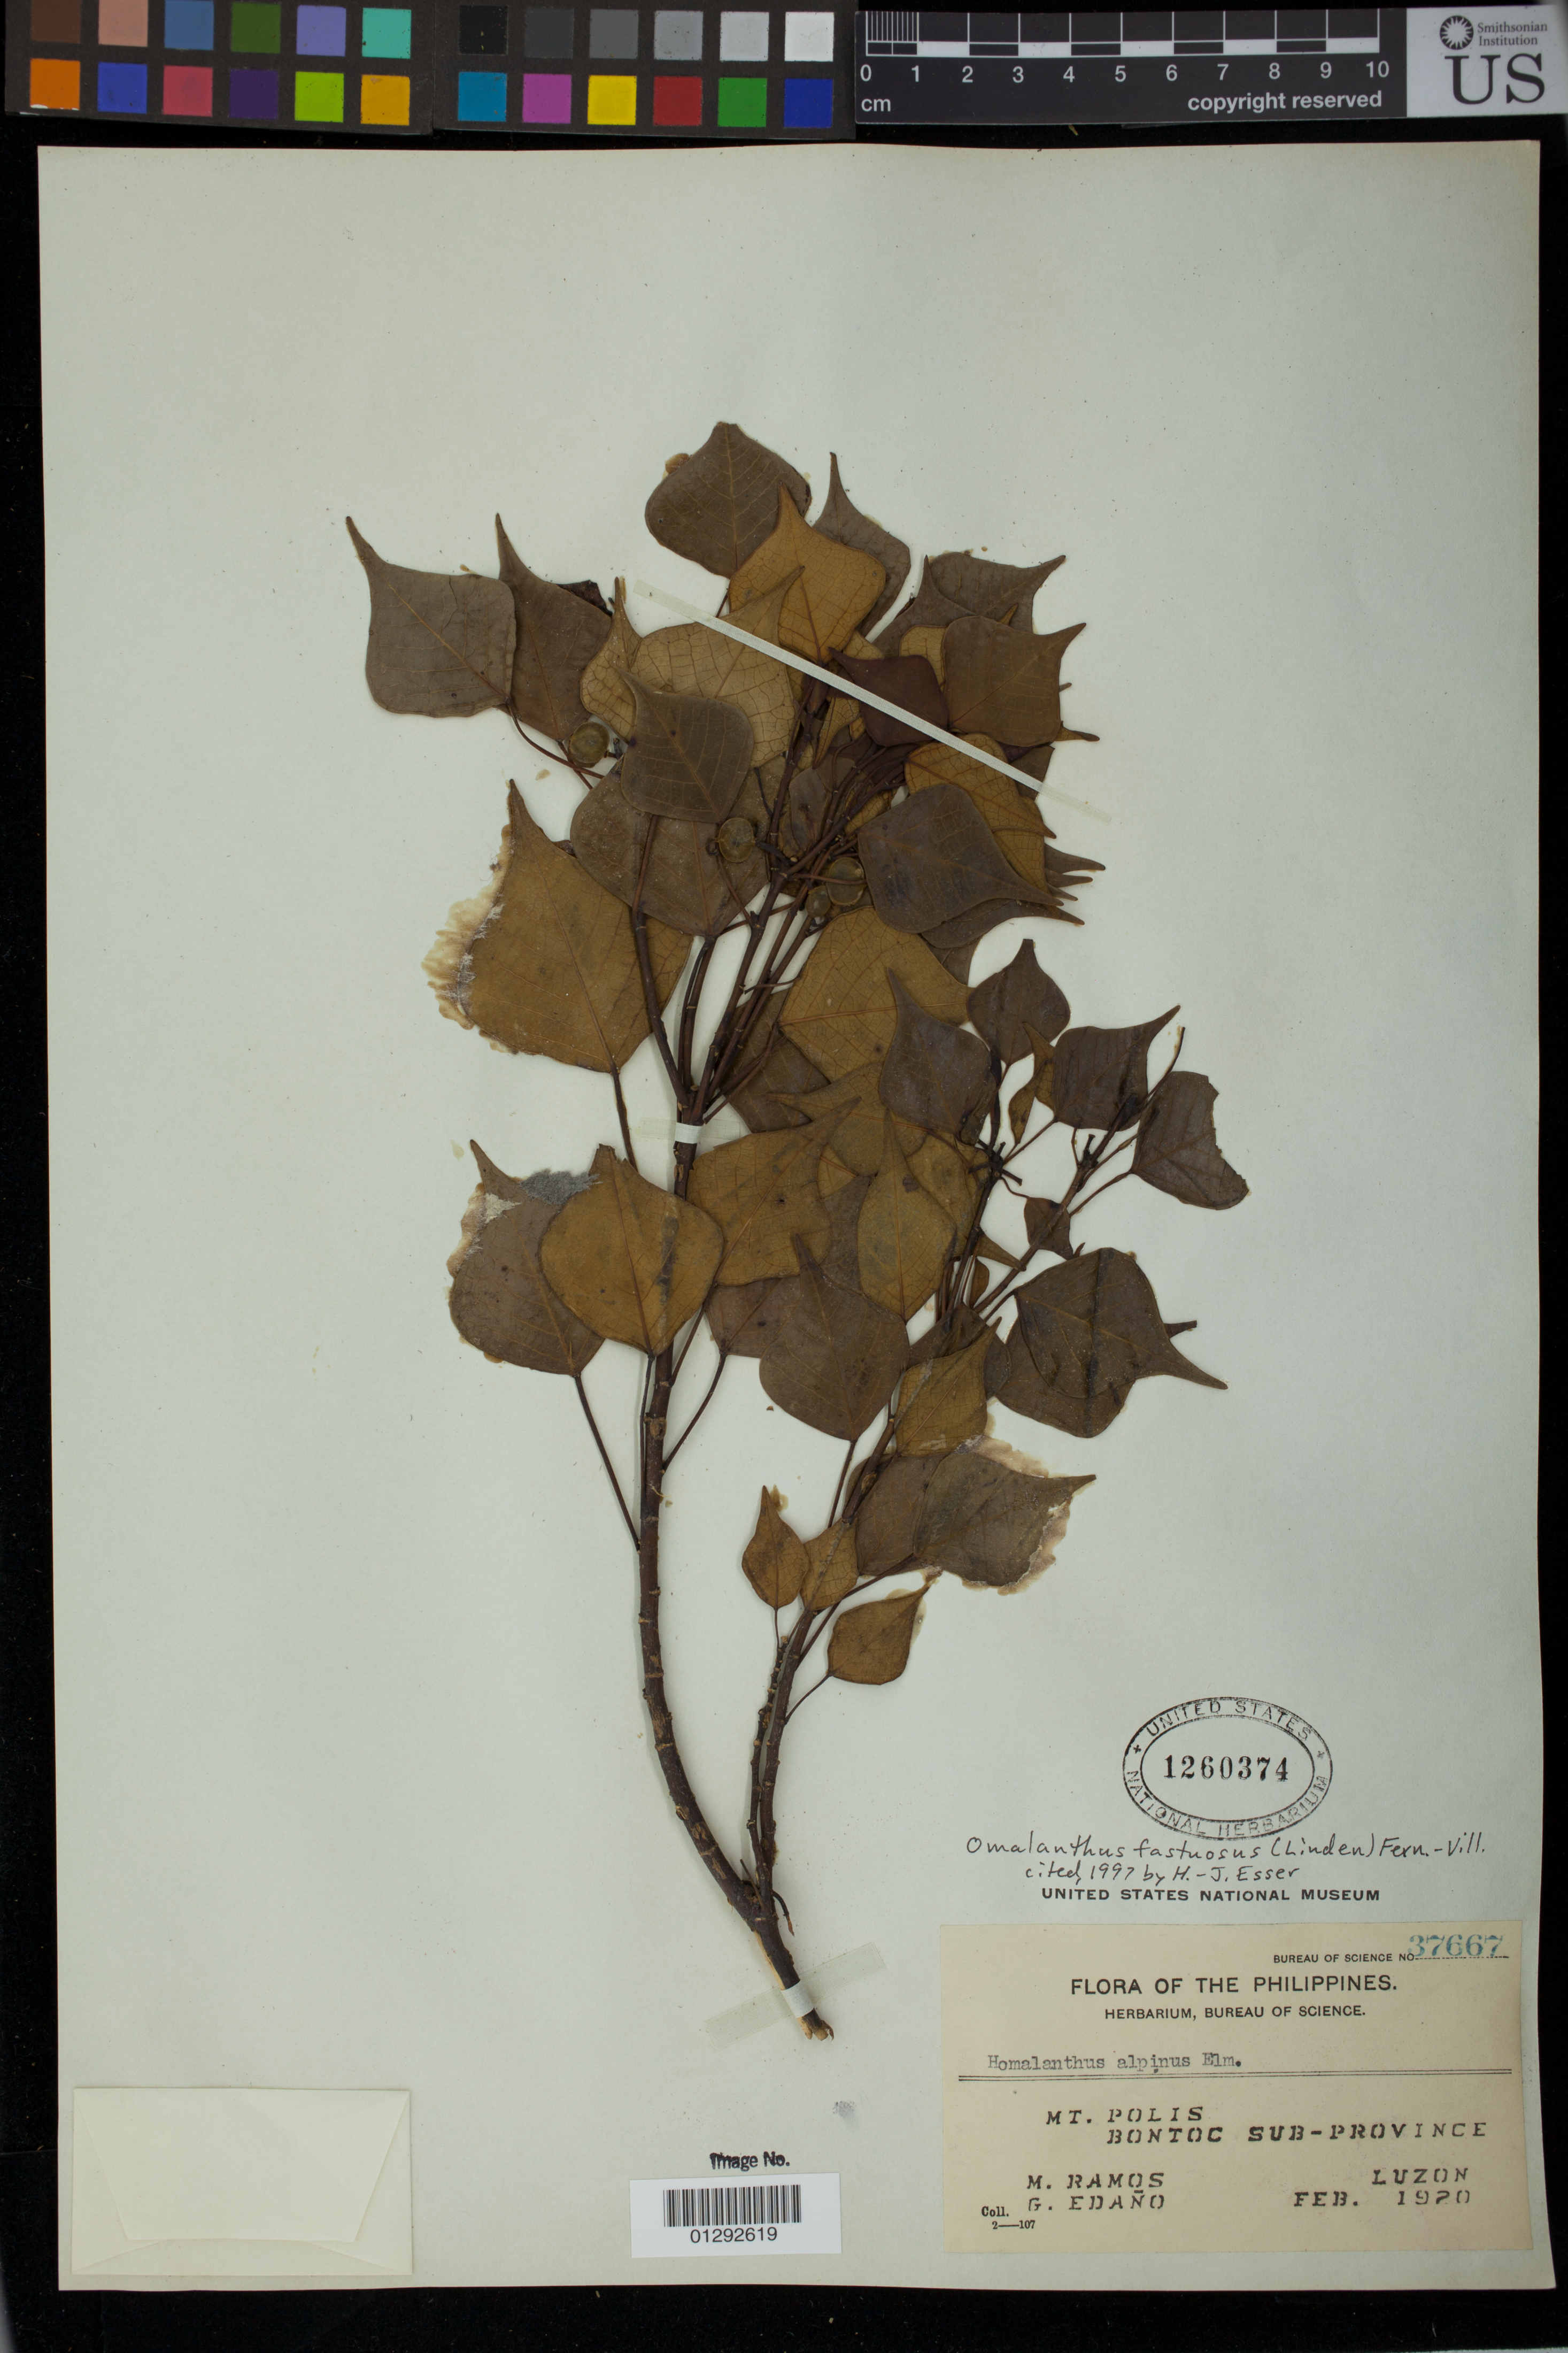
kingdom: Plantae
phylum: Tracheophyta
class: Magnoliopsida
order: Malpighiales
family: Euphorbiaceae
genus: Omalanthus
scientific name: Omalanthus fastuosus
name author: Fern.-Vill.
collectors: M. Ramos & G. Edaño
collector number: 37667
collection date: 1920-02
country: Philippines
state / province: Cordillera (Administrative Region)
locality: Luzon. Mt. Polis. Bontoc Sub-Province.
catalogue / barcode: US 1260374